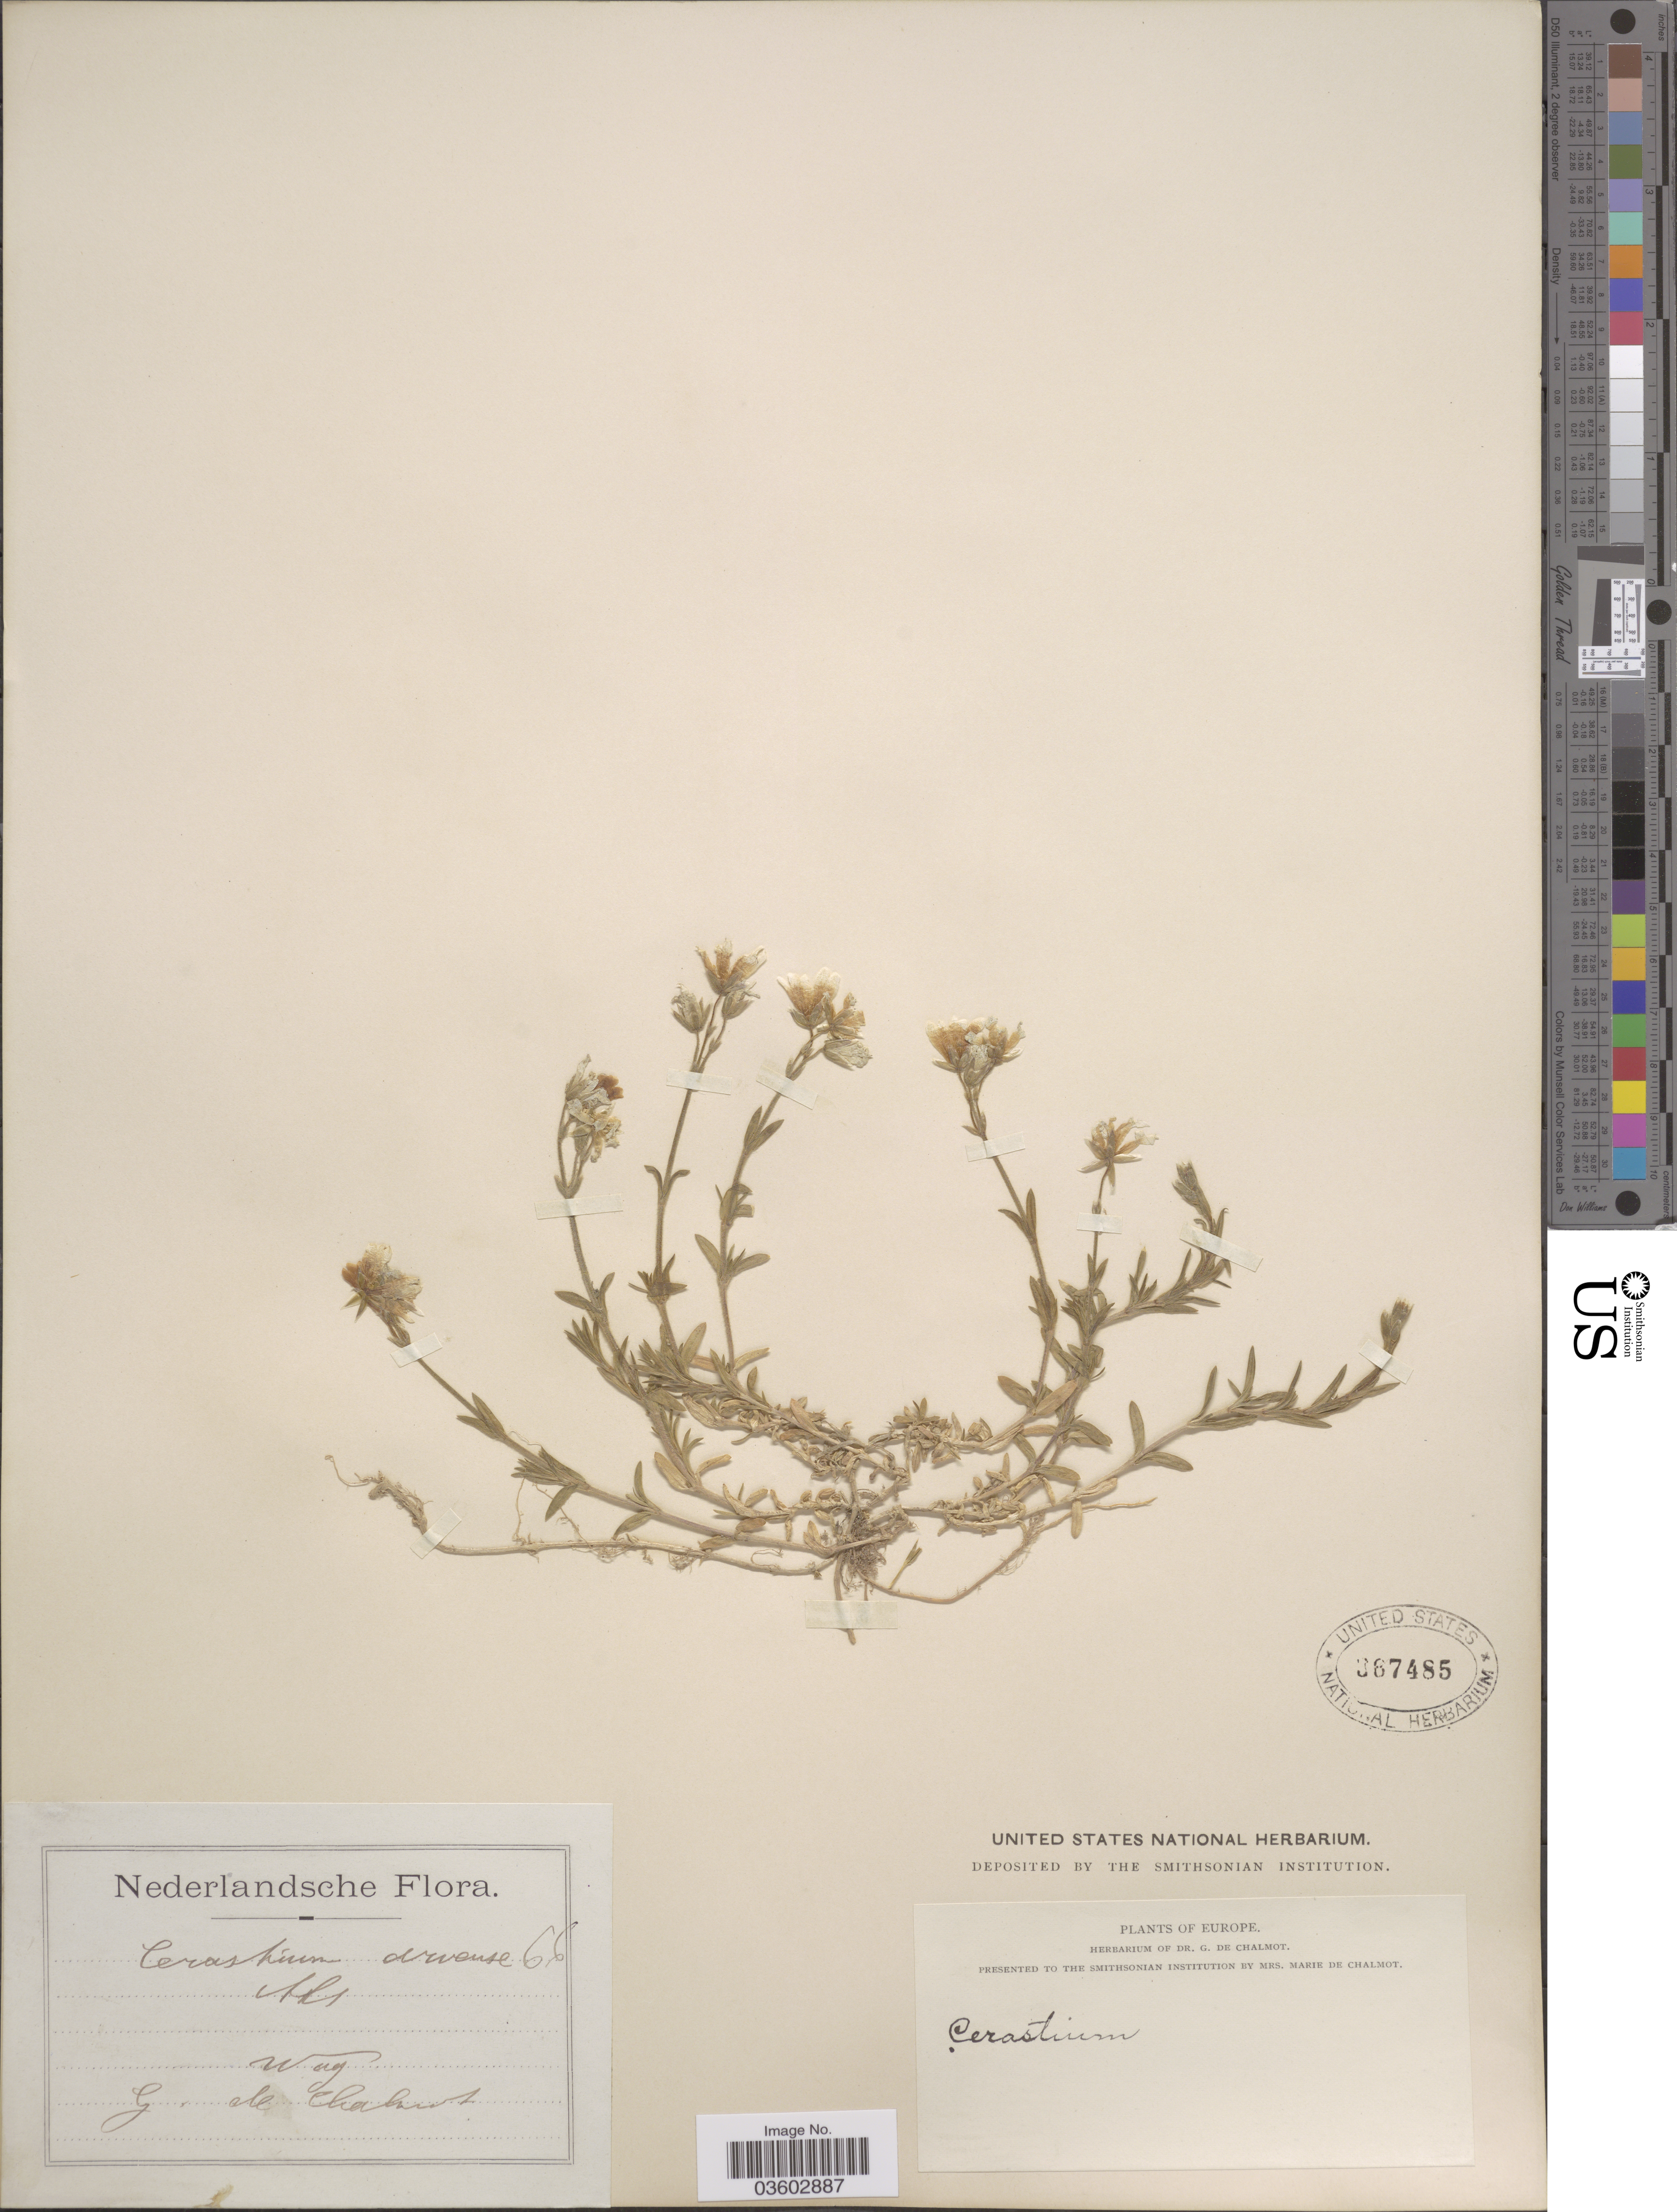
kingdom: Plantae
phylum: Tracheophyta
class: Magnoliopsida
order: Caryophyllales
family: Caryophyllaceae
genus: Cerastium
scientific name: Cerastium arvense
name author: L.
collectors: G. de Chalmot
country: Netherlands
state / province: Gelderland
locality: Wag.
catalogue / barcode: US 367485